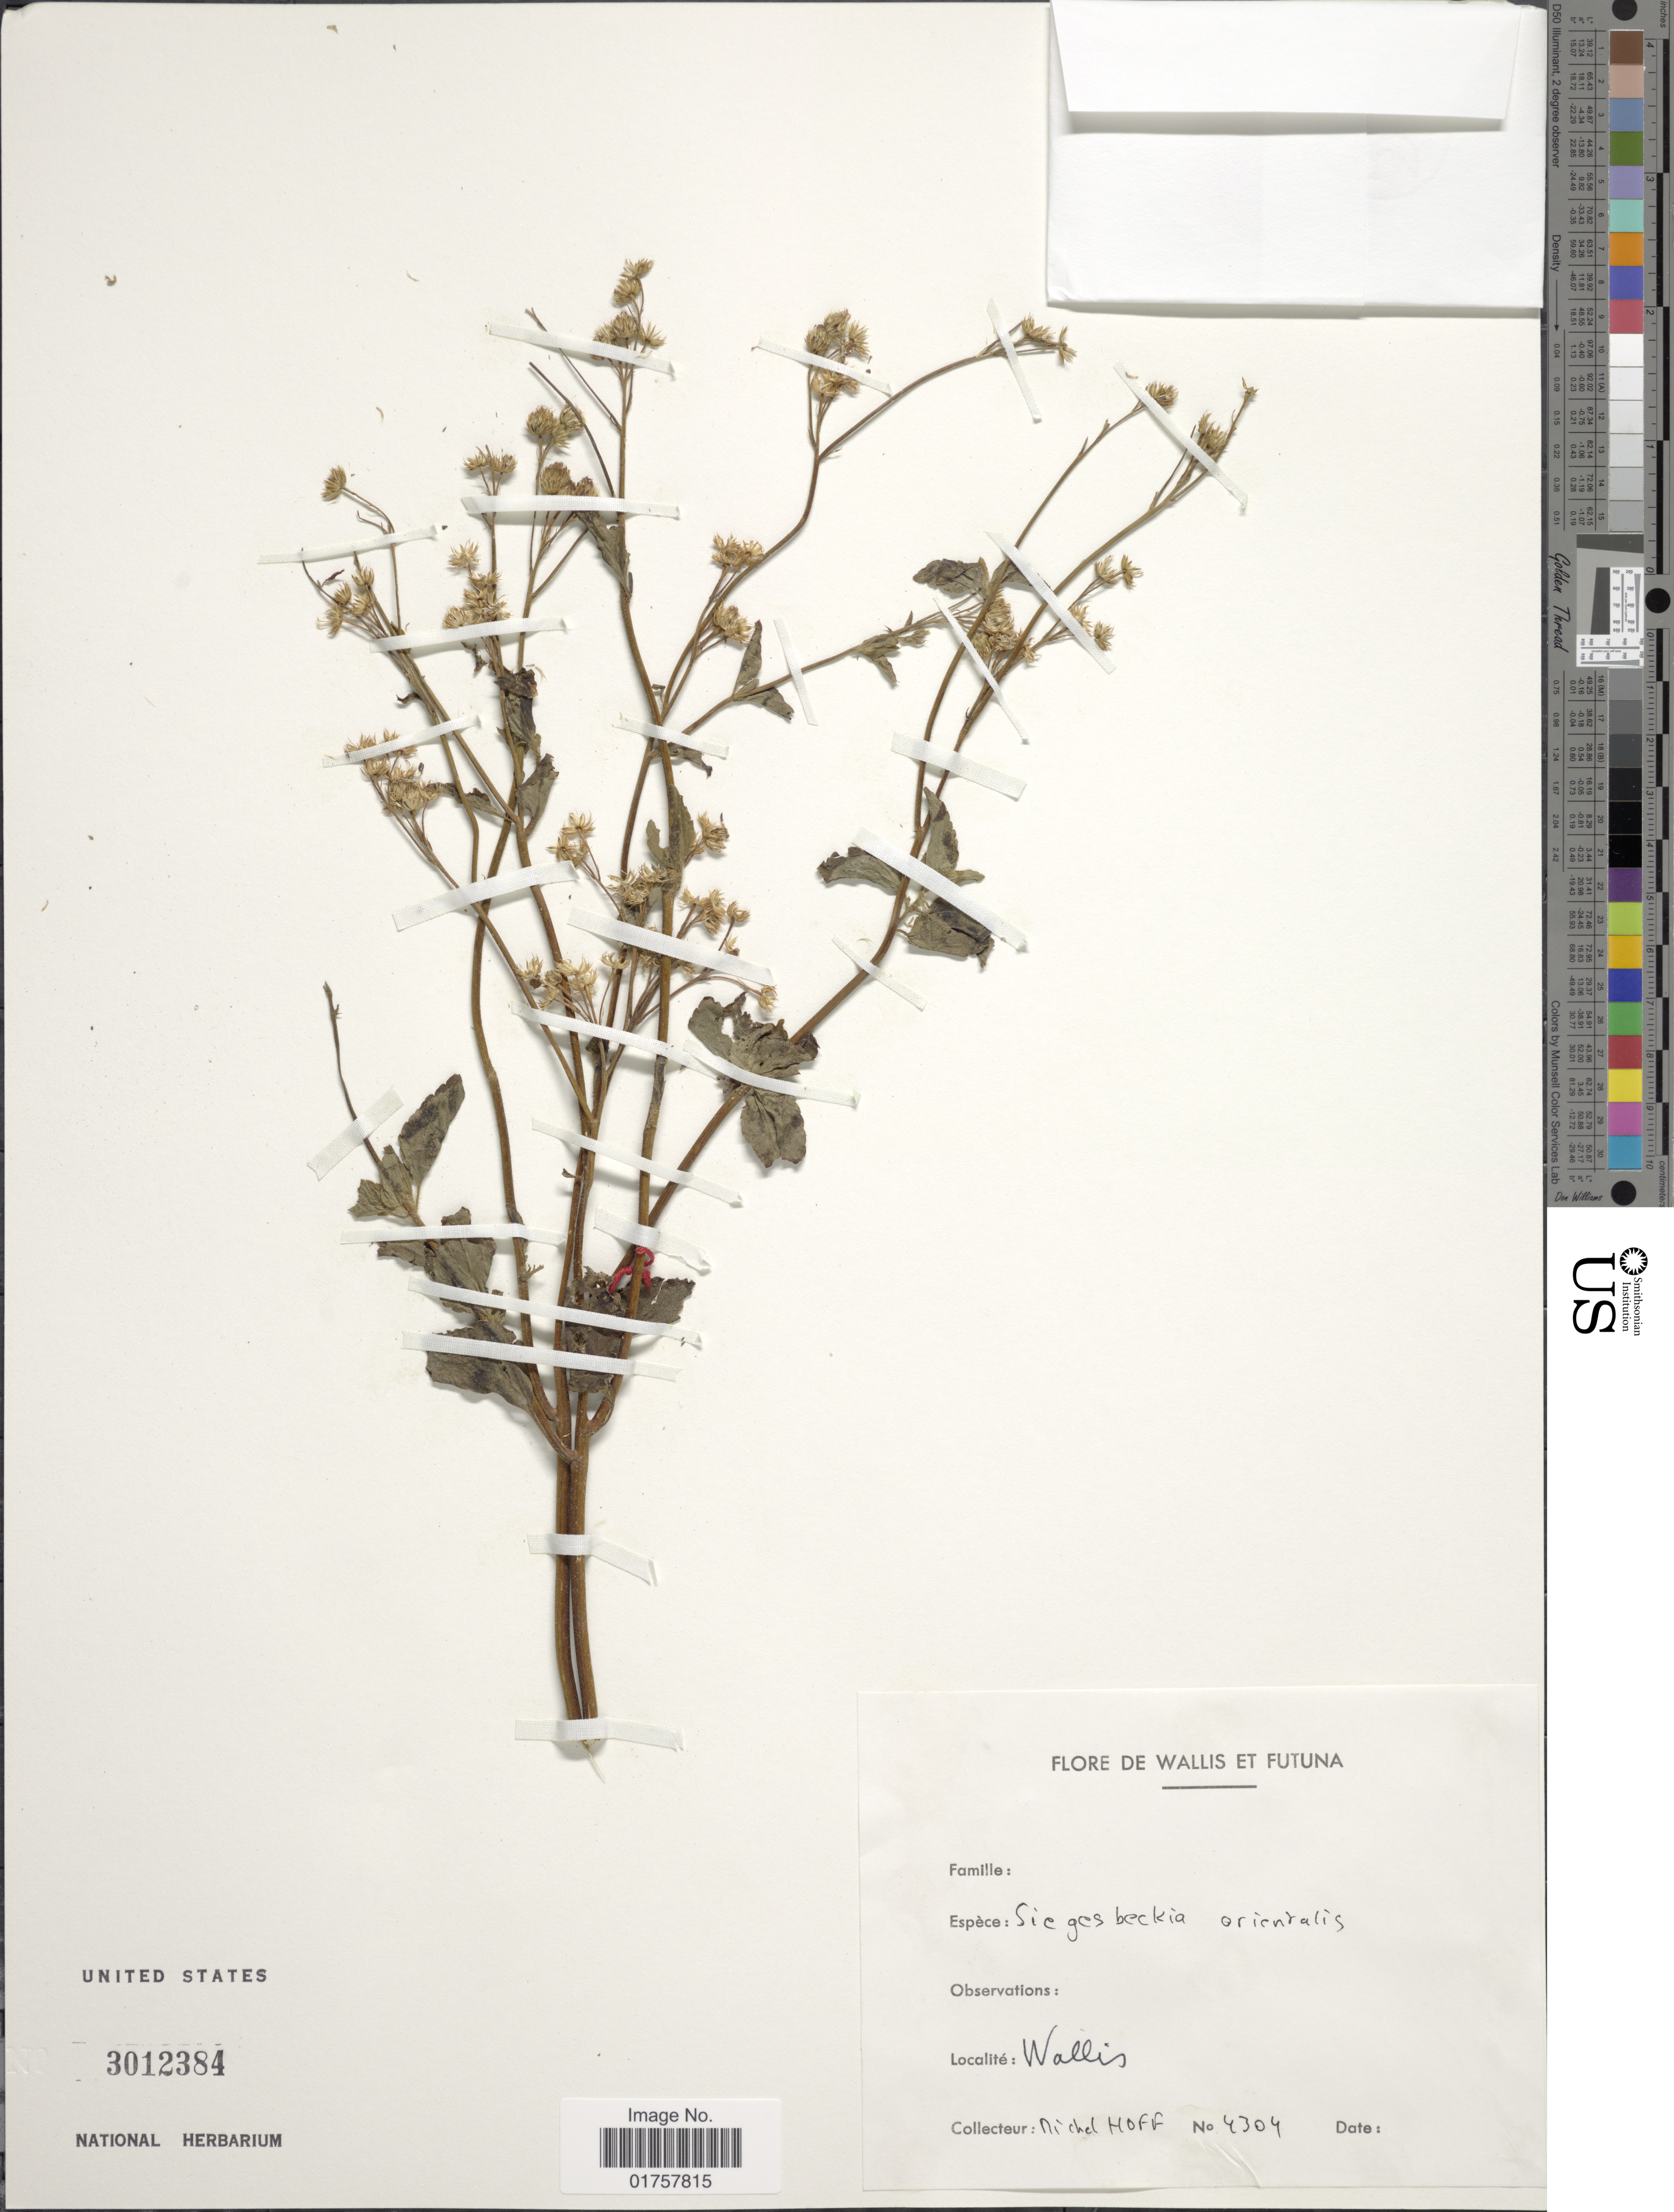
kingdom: Plantae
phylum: Tracheophyta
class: Magnoliopsida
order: Asterales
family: Asteraceae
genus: Sigesbeckia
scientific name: Sigesbeckia orientalis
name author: L.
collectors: M. Hoff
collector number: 4304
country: Wallis and Futuna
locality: Wallis et Futuna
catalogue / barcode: US 3012384